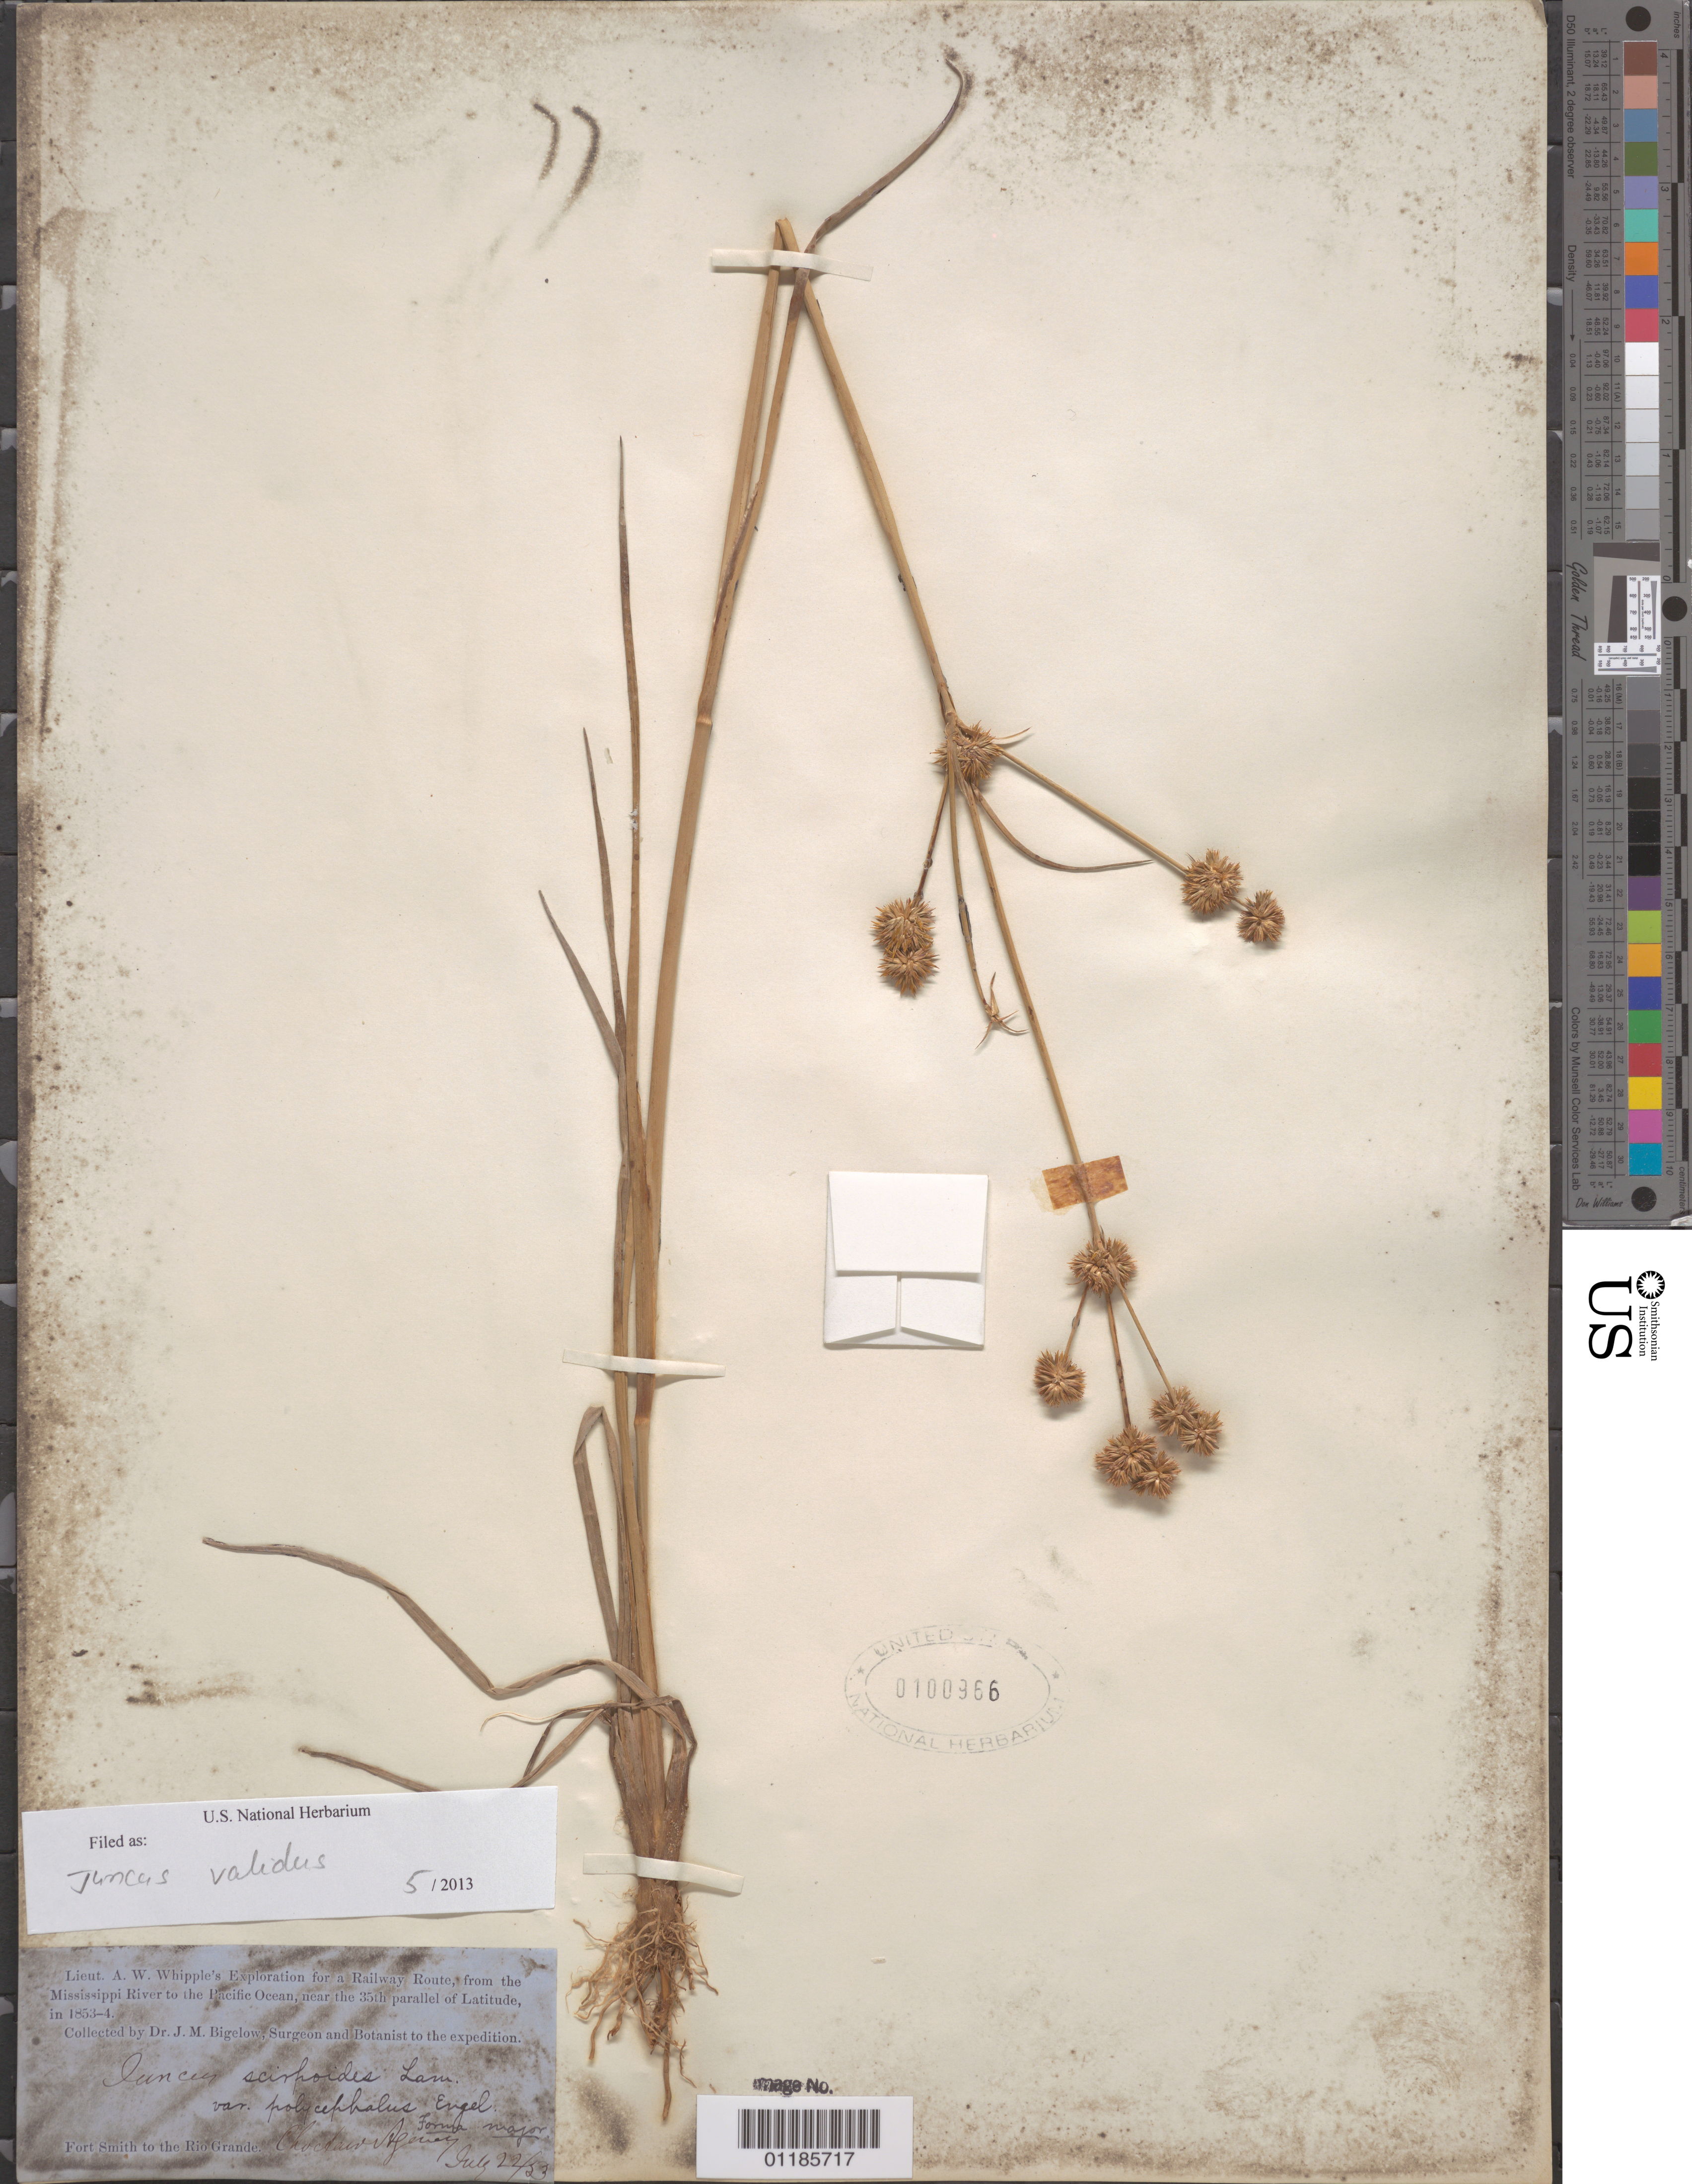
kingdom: Plantae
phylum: Tracheophyta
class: Liliopsida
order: Poales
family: Juncaceae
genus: Juncus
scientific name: Juncus validus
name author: Coville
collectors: J. M. Bigelow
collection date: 1853-07-06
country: United States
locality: Fort Smith to the Rio Grande.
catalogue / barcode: US 100966